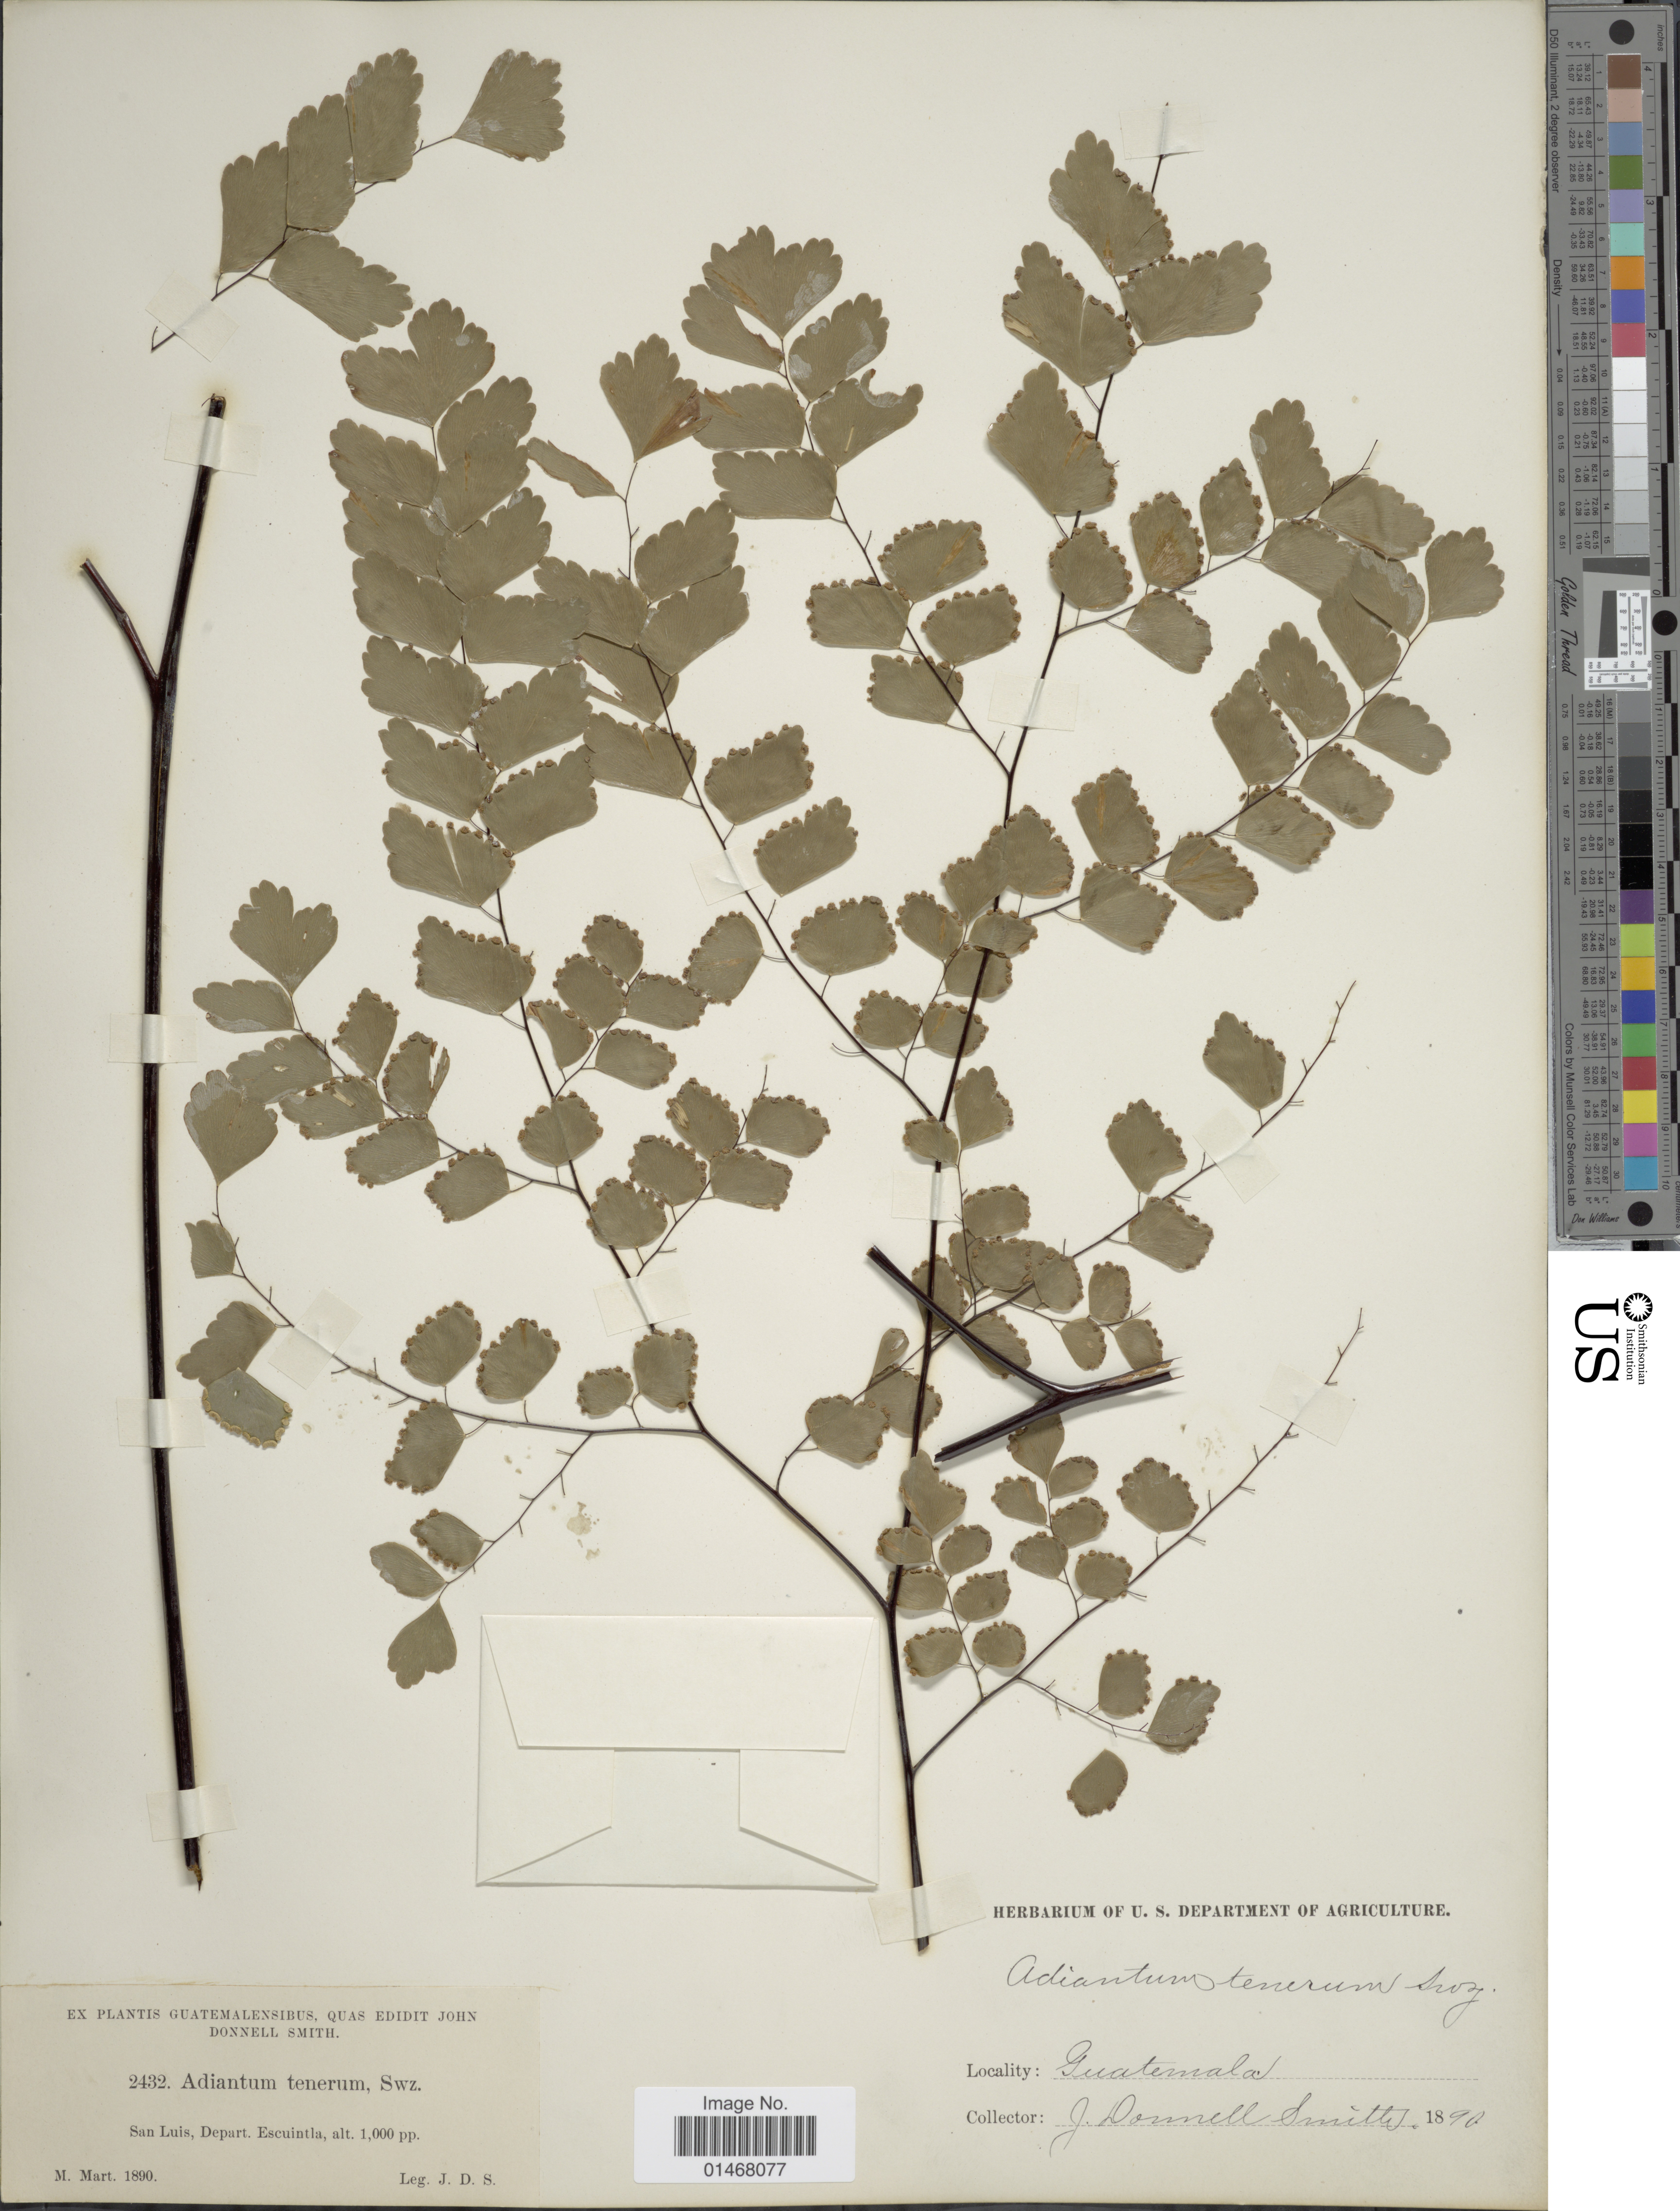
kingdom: Plantae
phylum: Tracheophyta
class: Polypodiopsida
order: Polypodiales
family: Pteridaceae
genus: Adiantum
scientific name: Adiantum tenerum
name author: Sw.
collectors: J. D. Smith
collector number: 2432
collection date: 1890-03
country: Guatemala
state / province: Escuintla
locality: San Luis, Depart Escuintla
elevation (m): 305